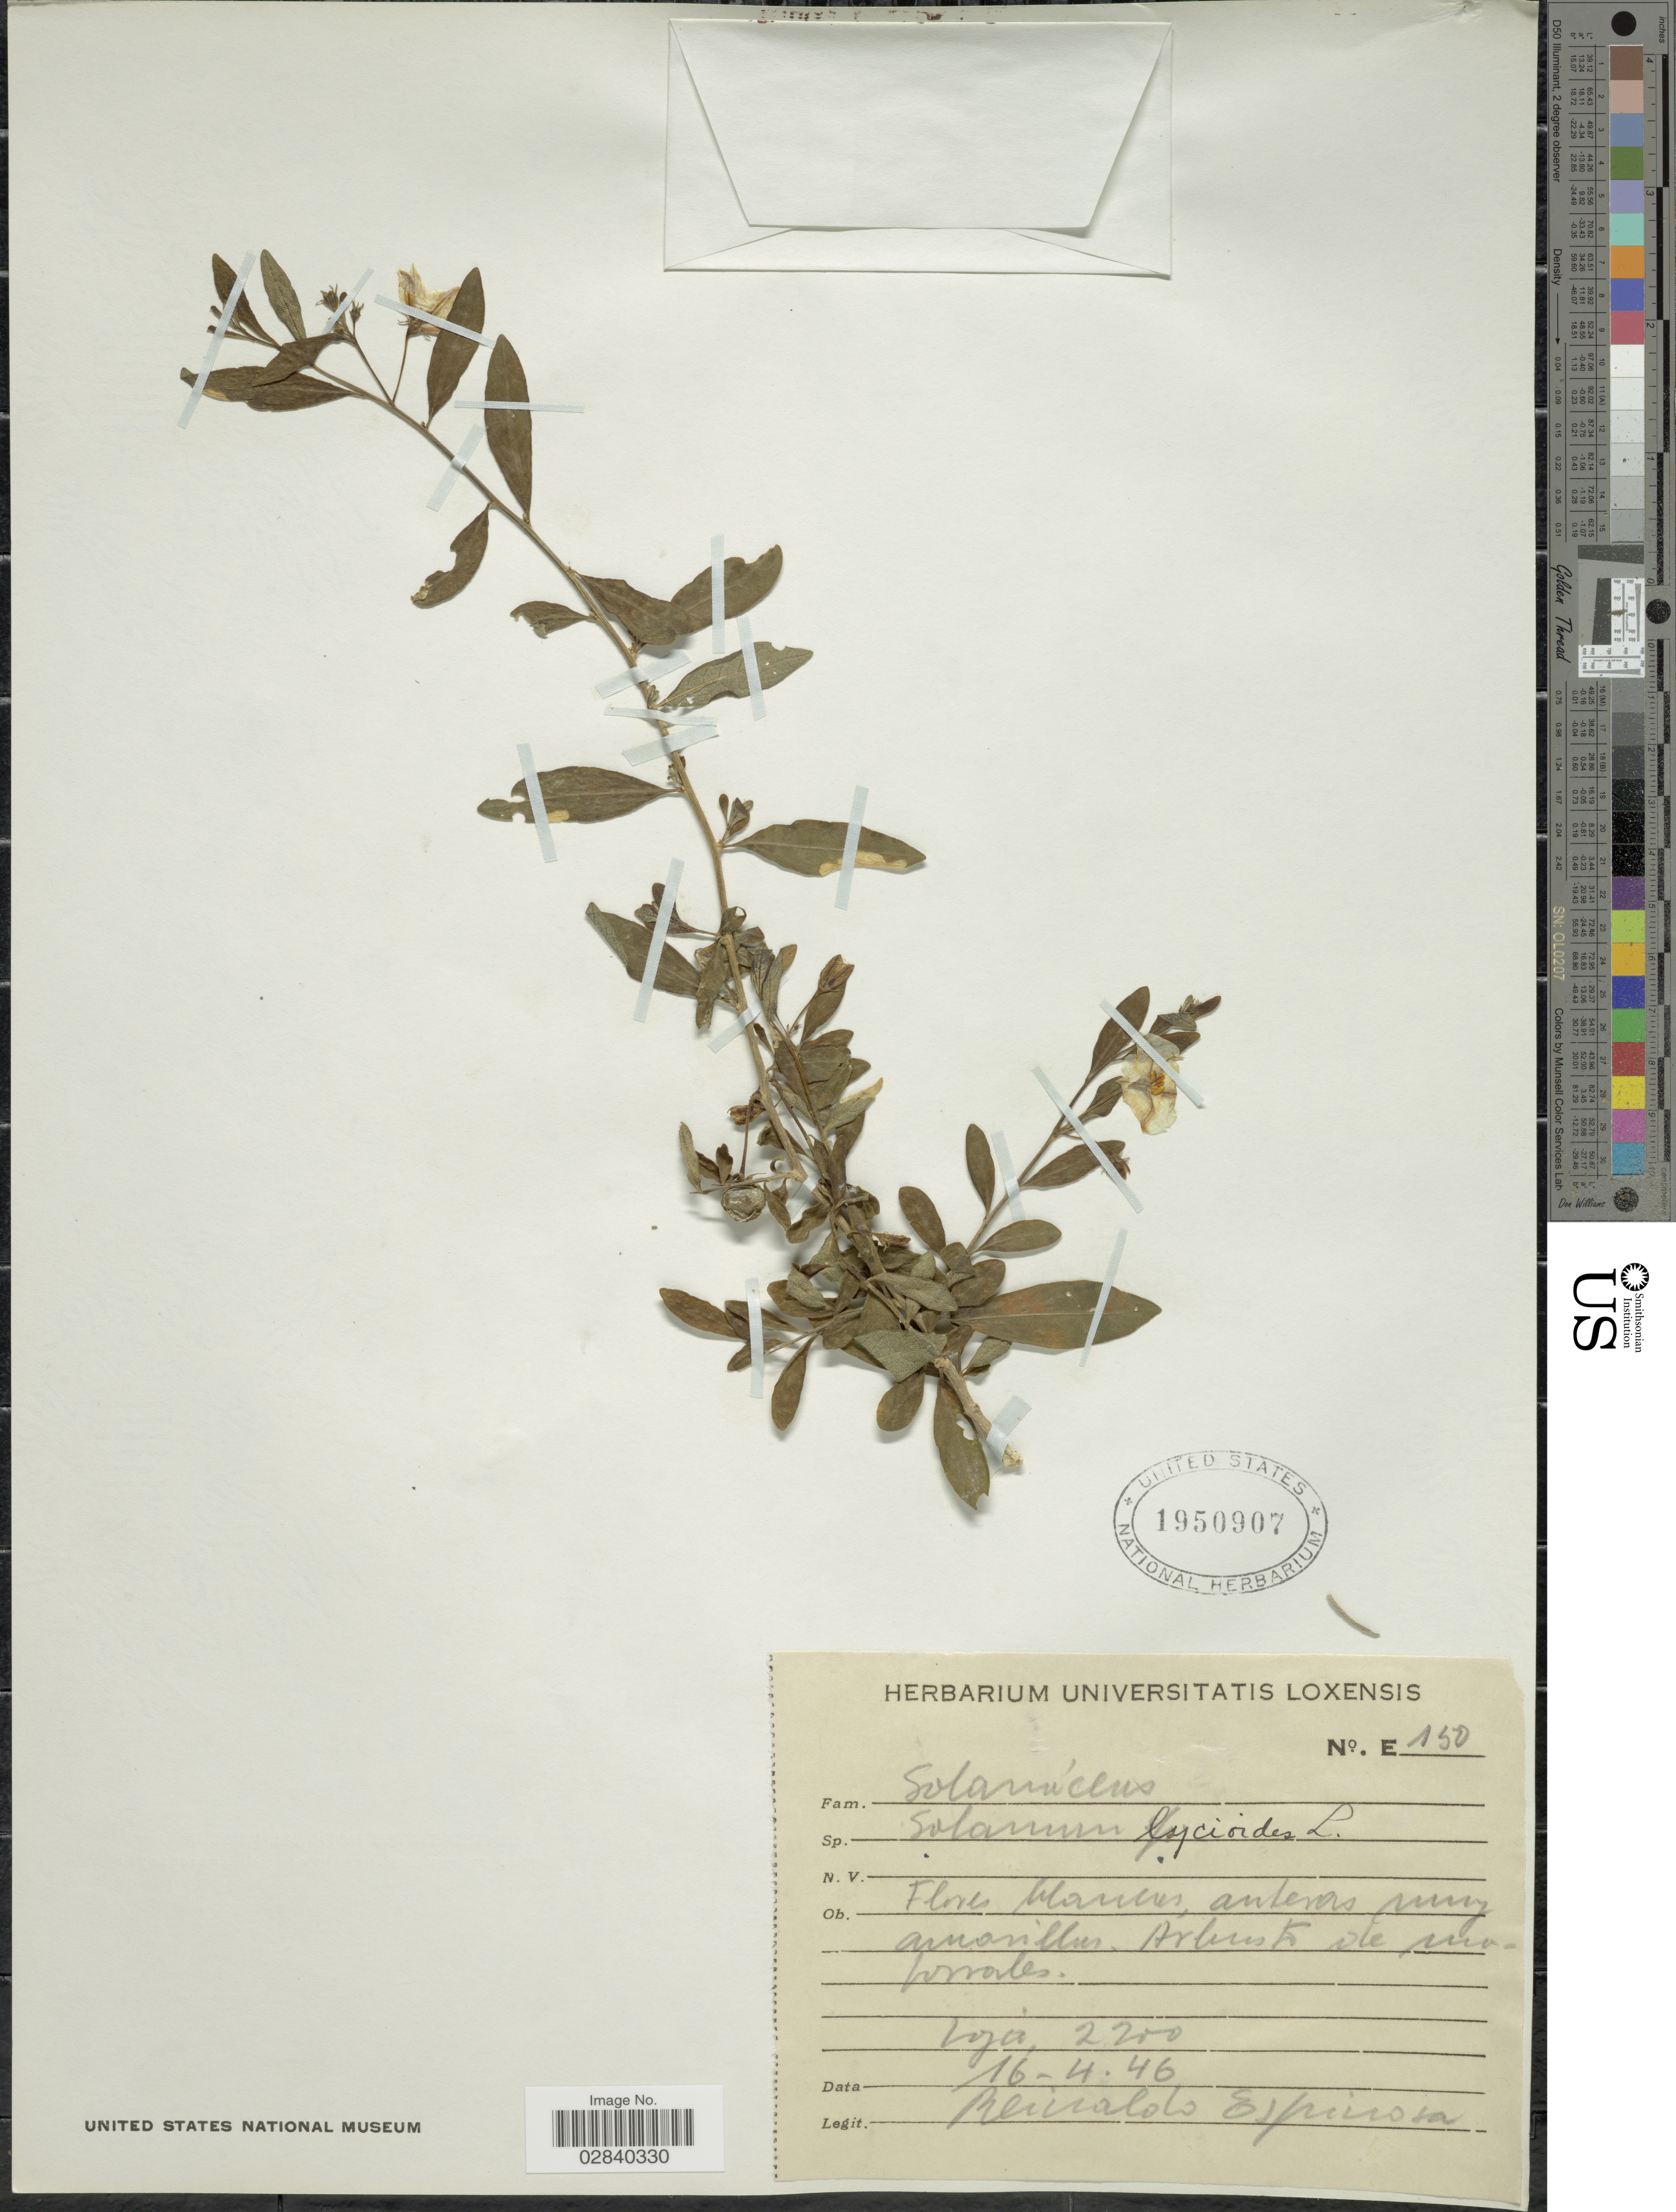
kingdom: Plantae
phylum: Tracheophyta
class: Magnoliopsida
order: Solanales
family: Solanaceae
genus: Lycianthes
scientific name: Lycianthes lycioides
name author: (L.) Hassl.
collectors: R. Espinosa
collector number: E150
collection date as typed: Transcribed d/m/y: 16/4/46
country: Ecuador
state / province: Loja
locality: Loja.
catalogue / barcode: US 1950907